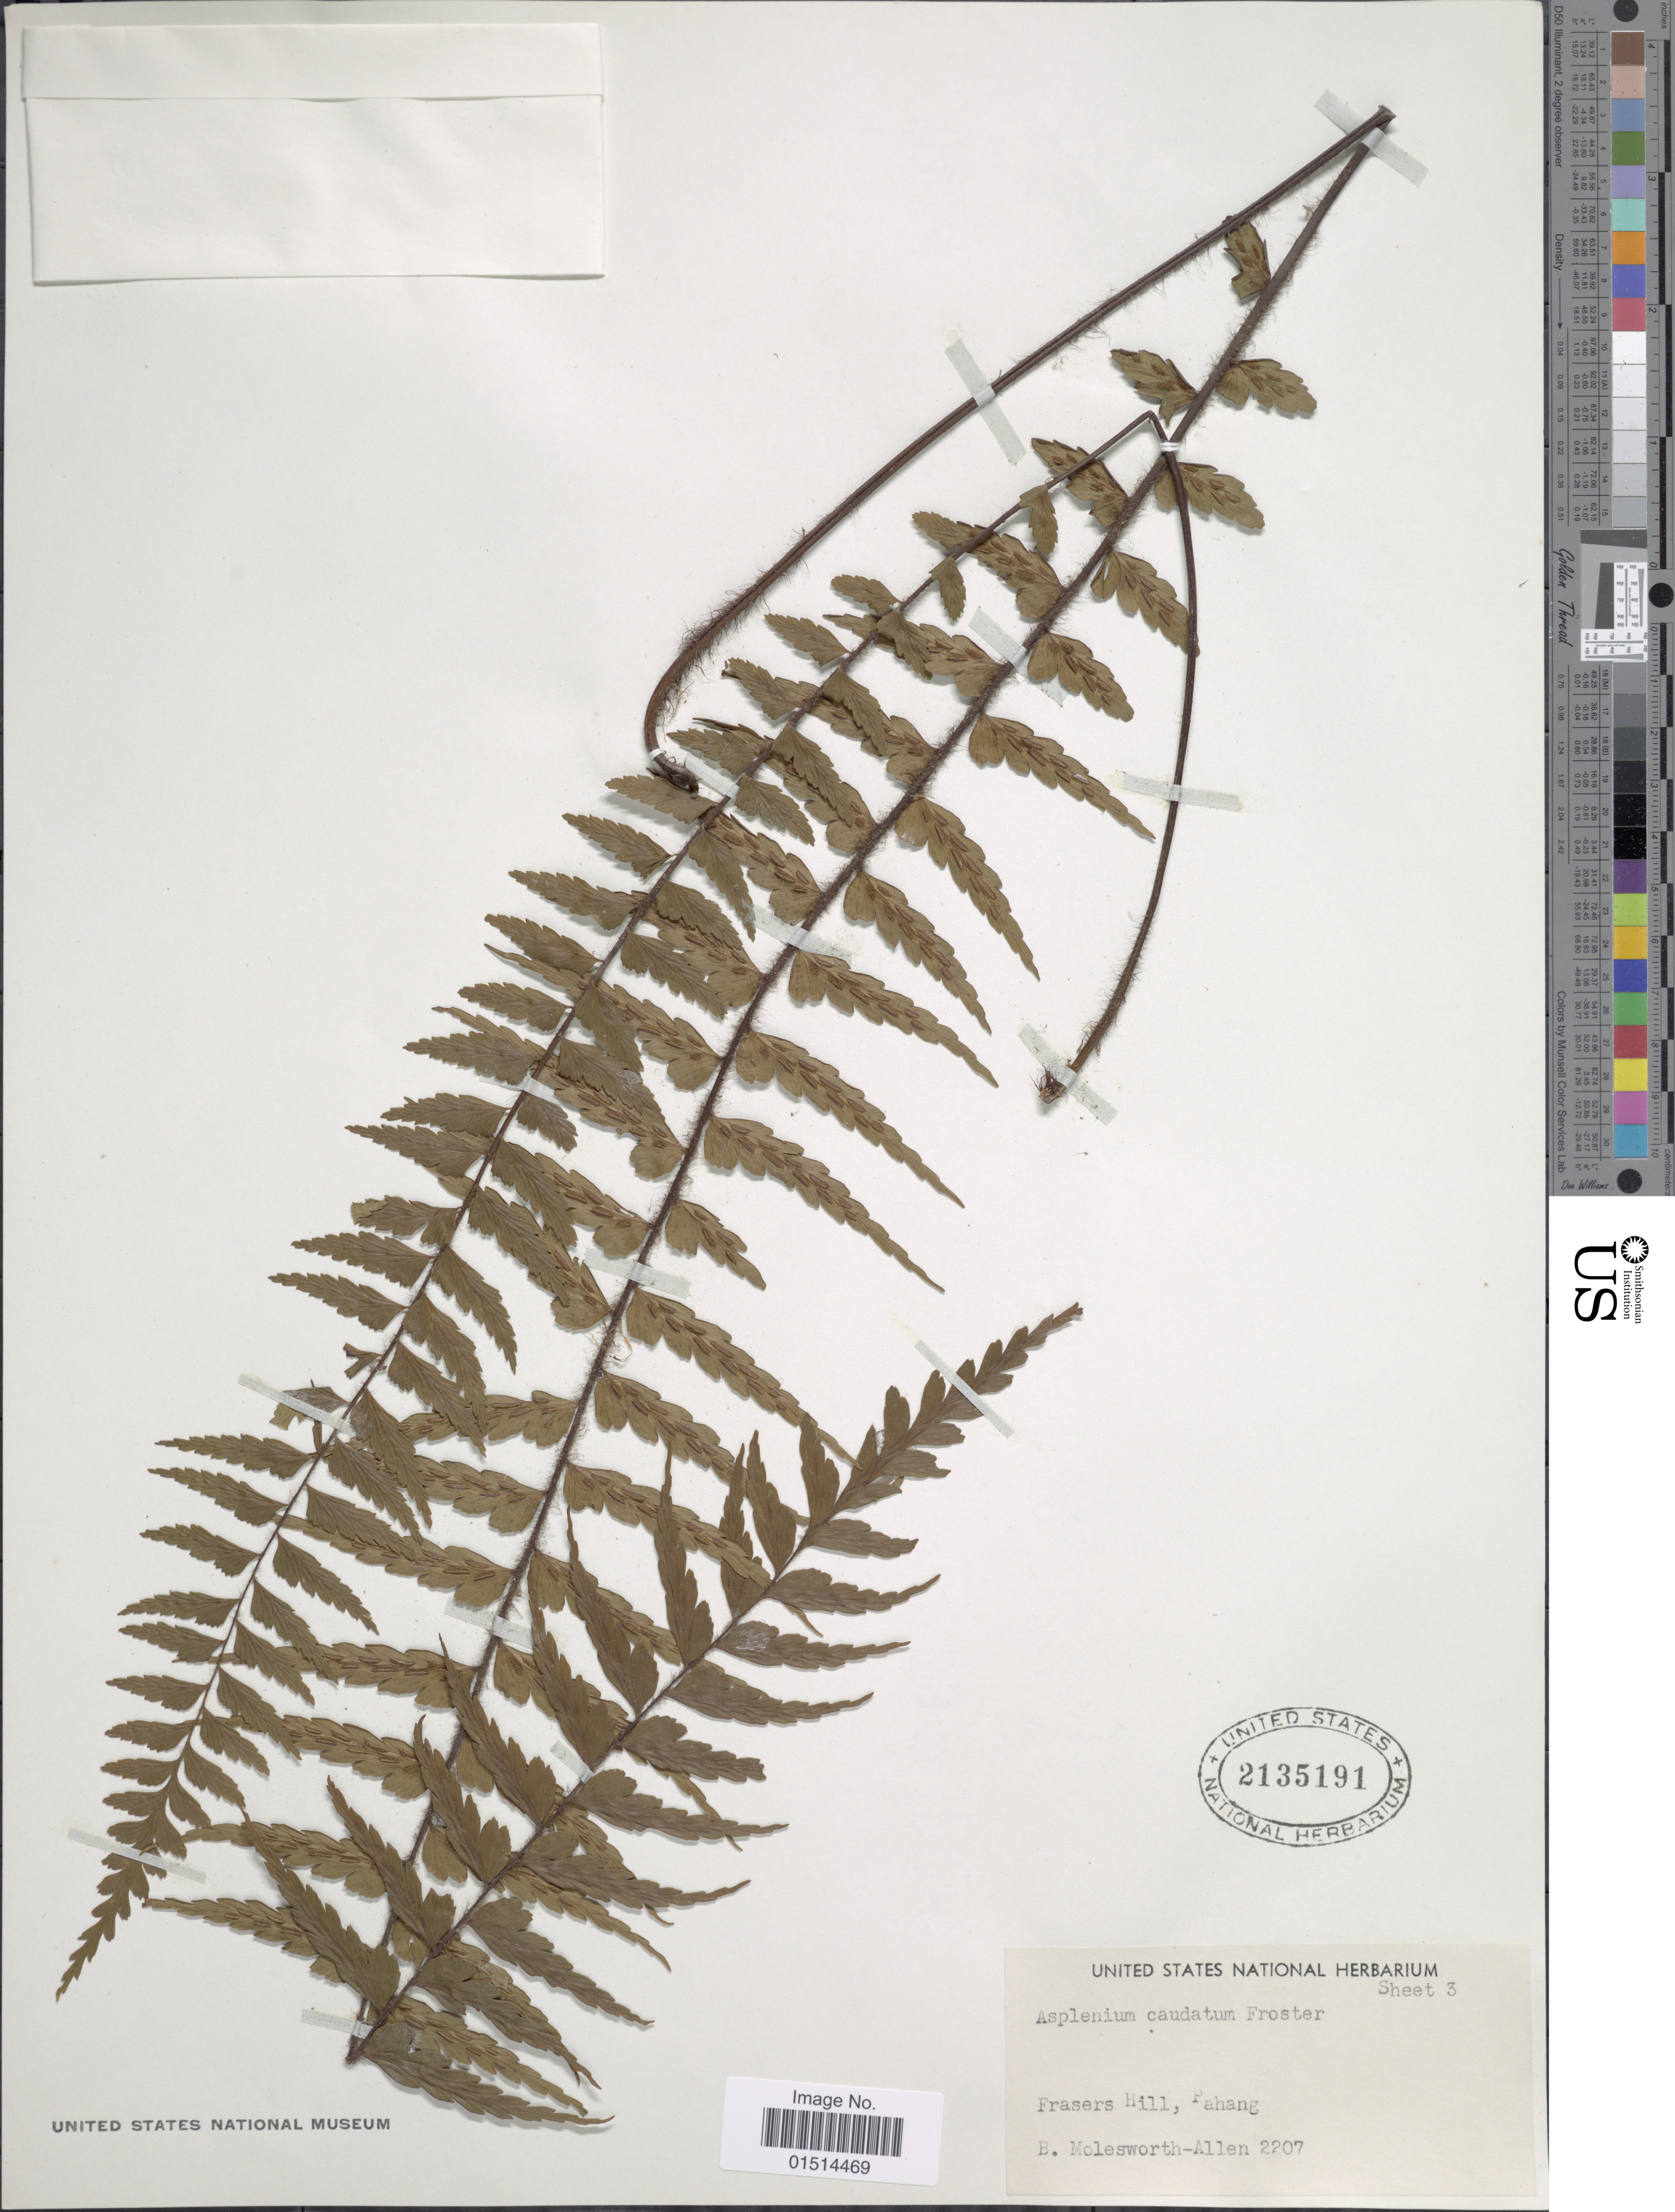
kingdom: Plantae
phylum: Tracheophyta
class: Polypodiopsida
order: Polypodiales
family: Aspleniaceae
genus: Asplenium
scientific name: Asplenium caudatum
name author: G. Forst.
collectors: B. E. G. Molesworth-Allen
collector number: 2207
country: Malaysia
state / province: Pahang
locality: Frasers Hill, Pahang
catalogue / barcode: US 2135191